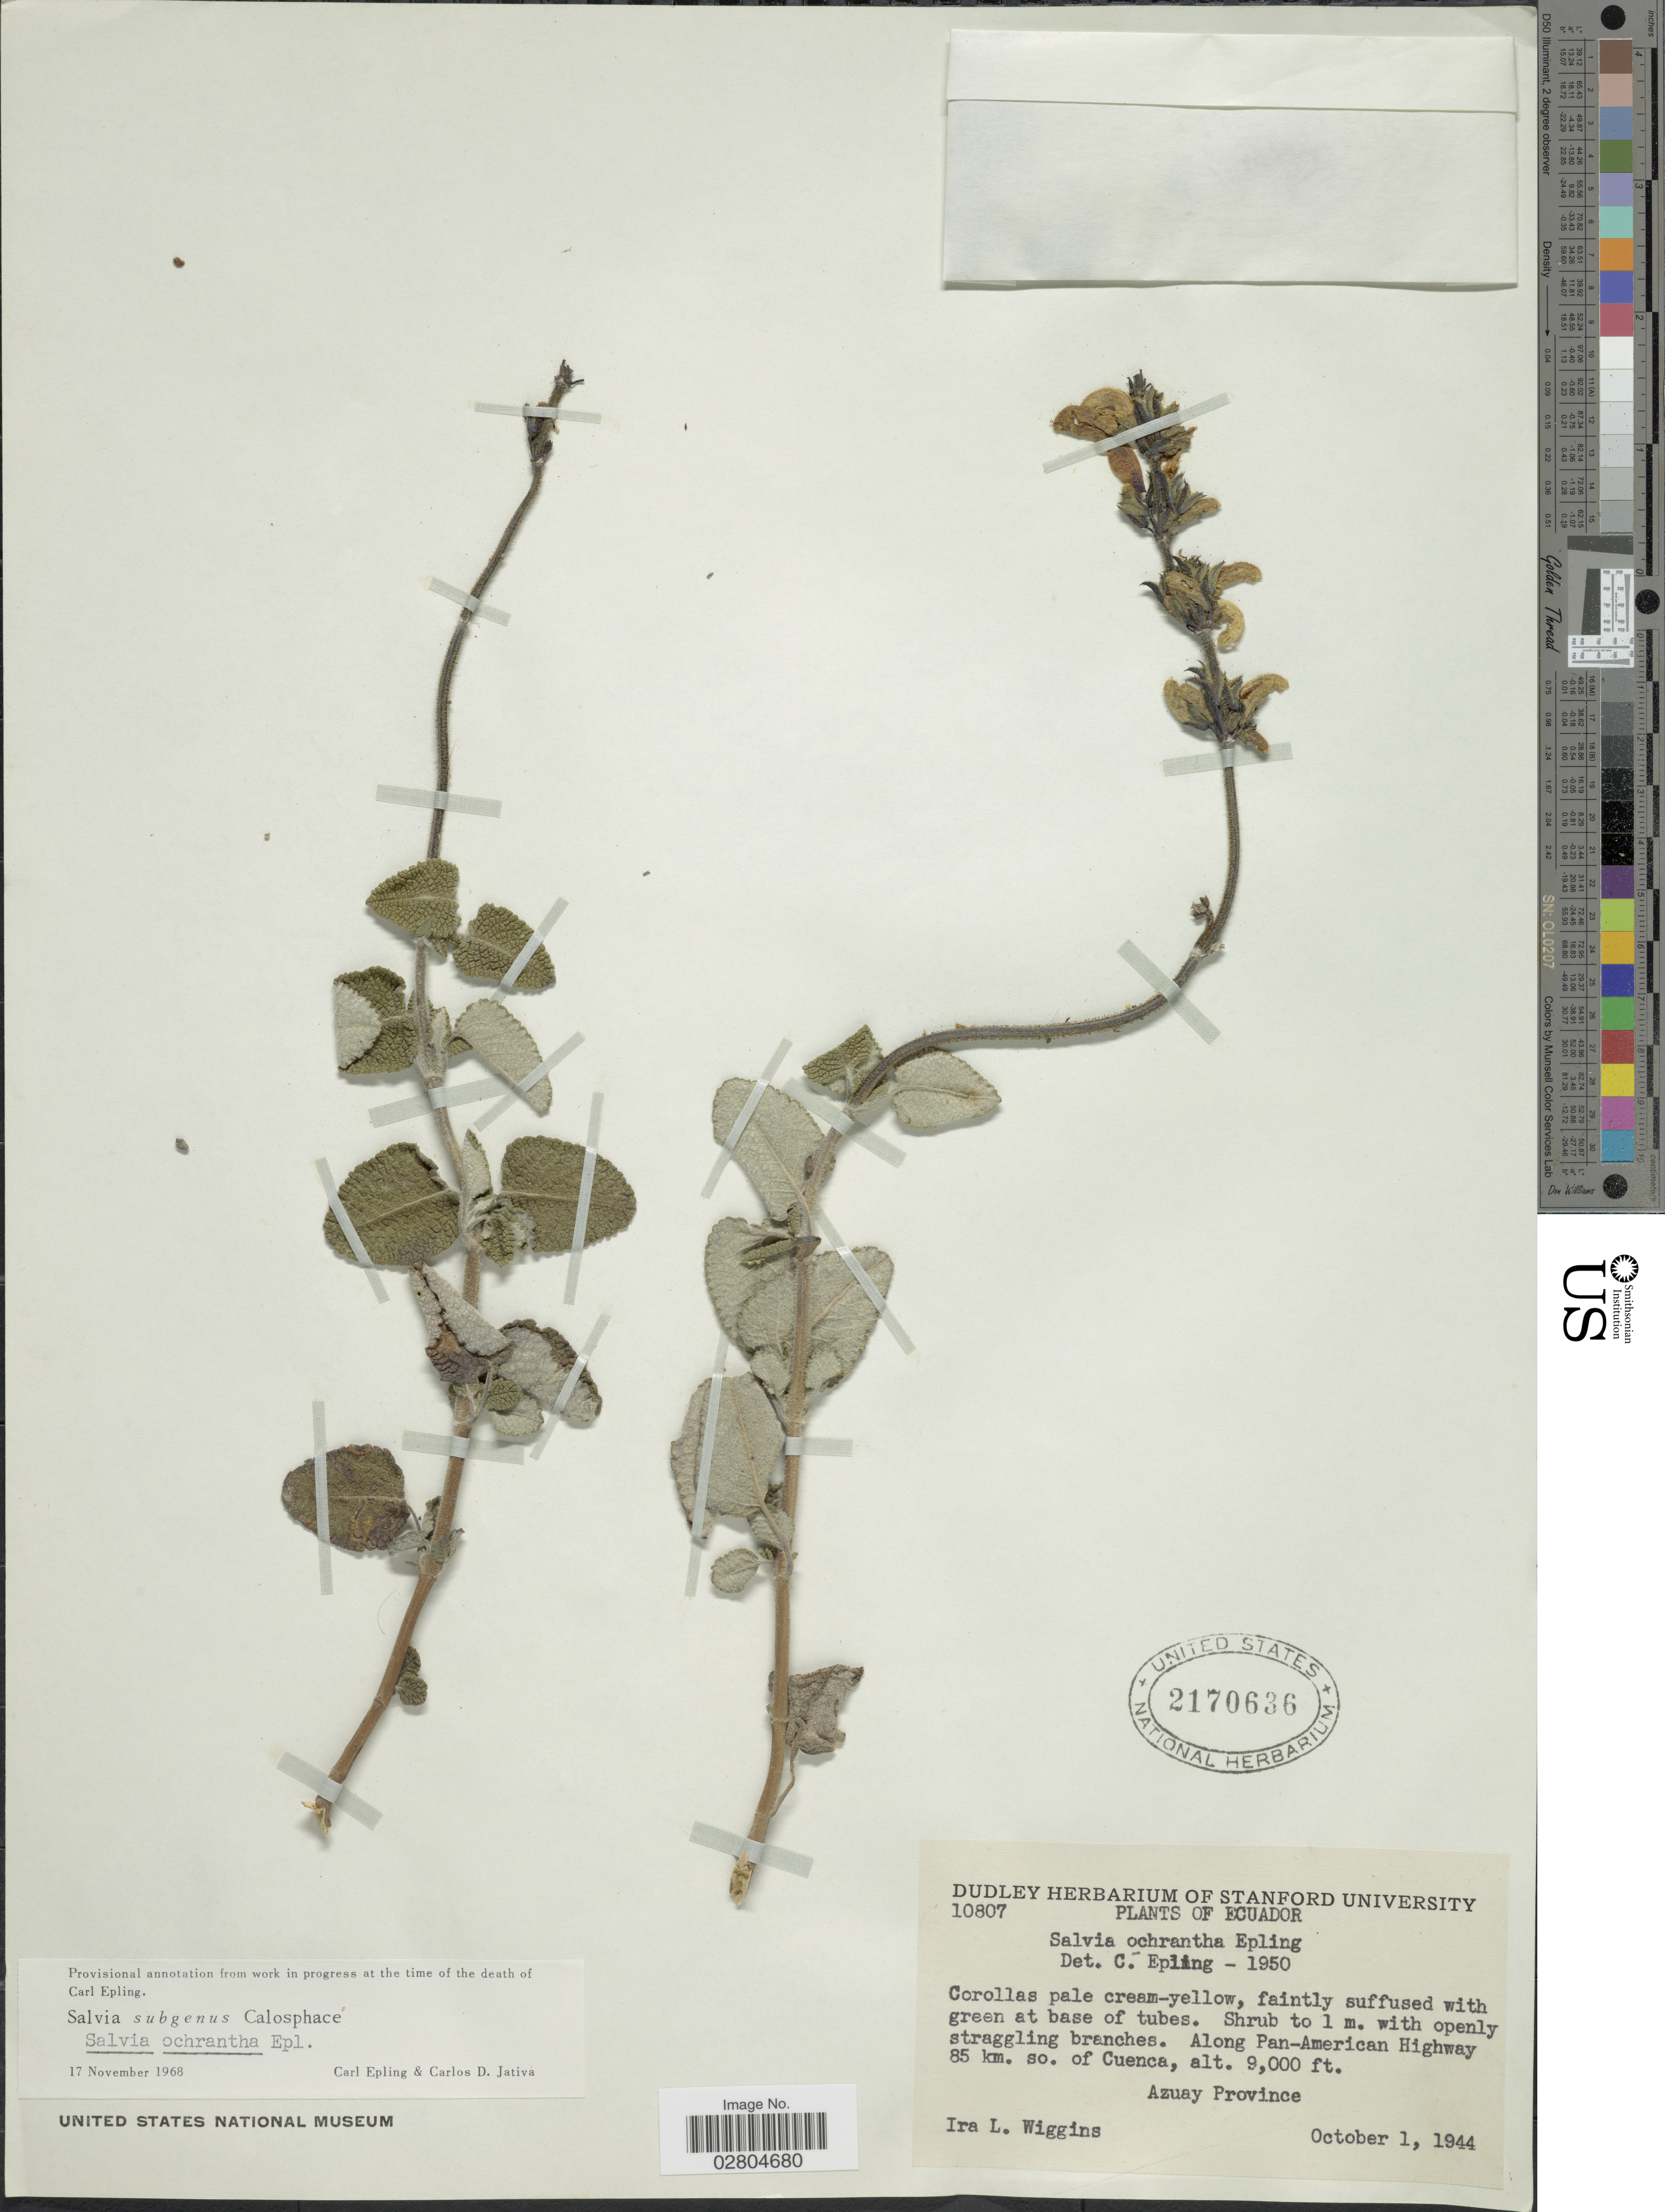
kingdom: Plantae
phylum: Tracheophyta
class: Magnoliopsida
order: Lamiales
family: Lamiaceae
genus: Salvia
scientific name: Salvia ochrantha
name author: Epling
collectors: I. L. Wiggins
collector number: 10807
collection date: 1944-10-01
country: Ecuador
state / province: Azuay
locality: Along Pan-American Highway 85 km. so. of Cuenca.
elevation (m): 2743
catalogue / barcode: US 2170636